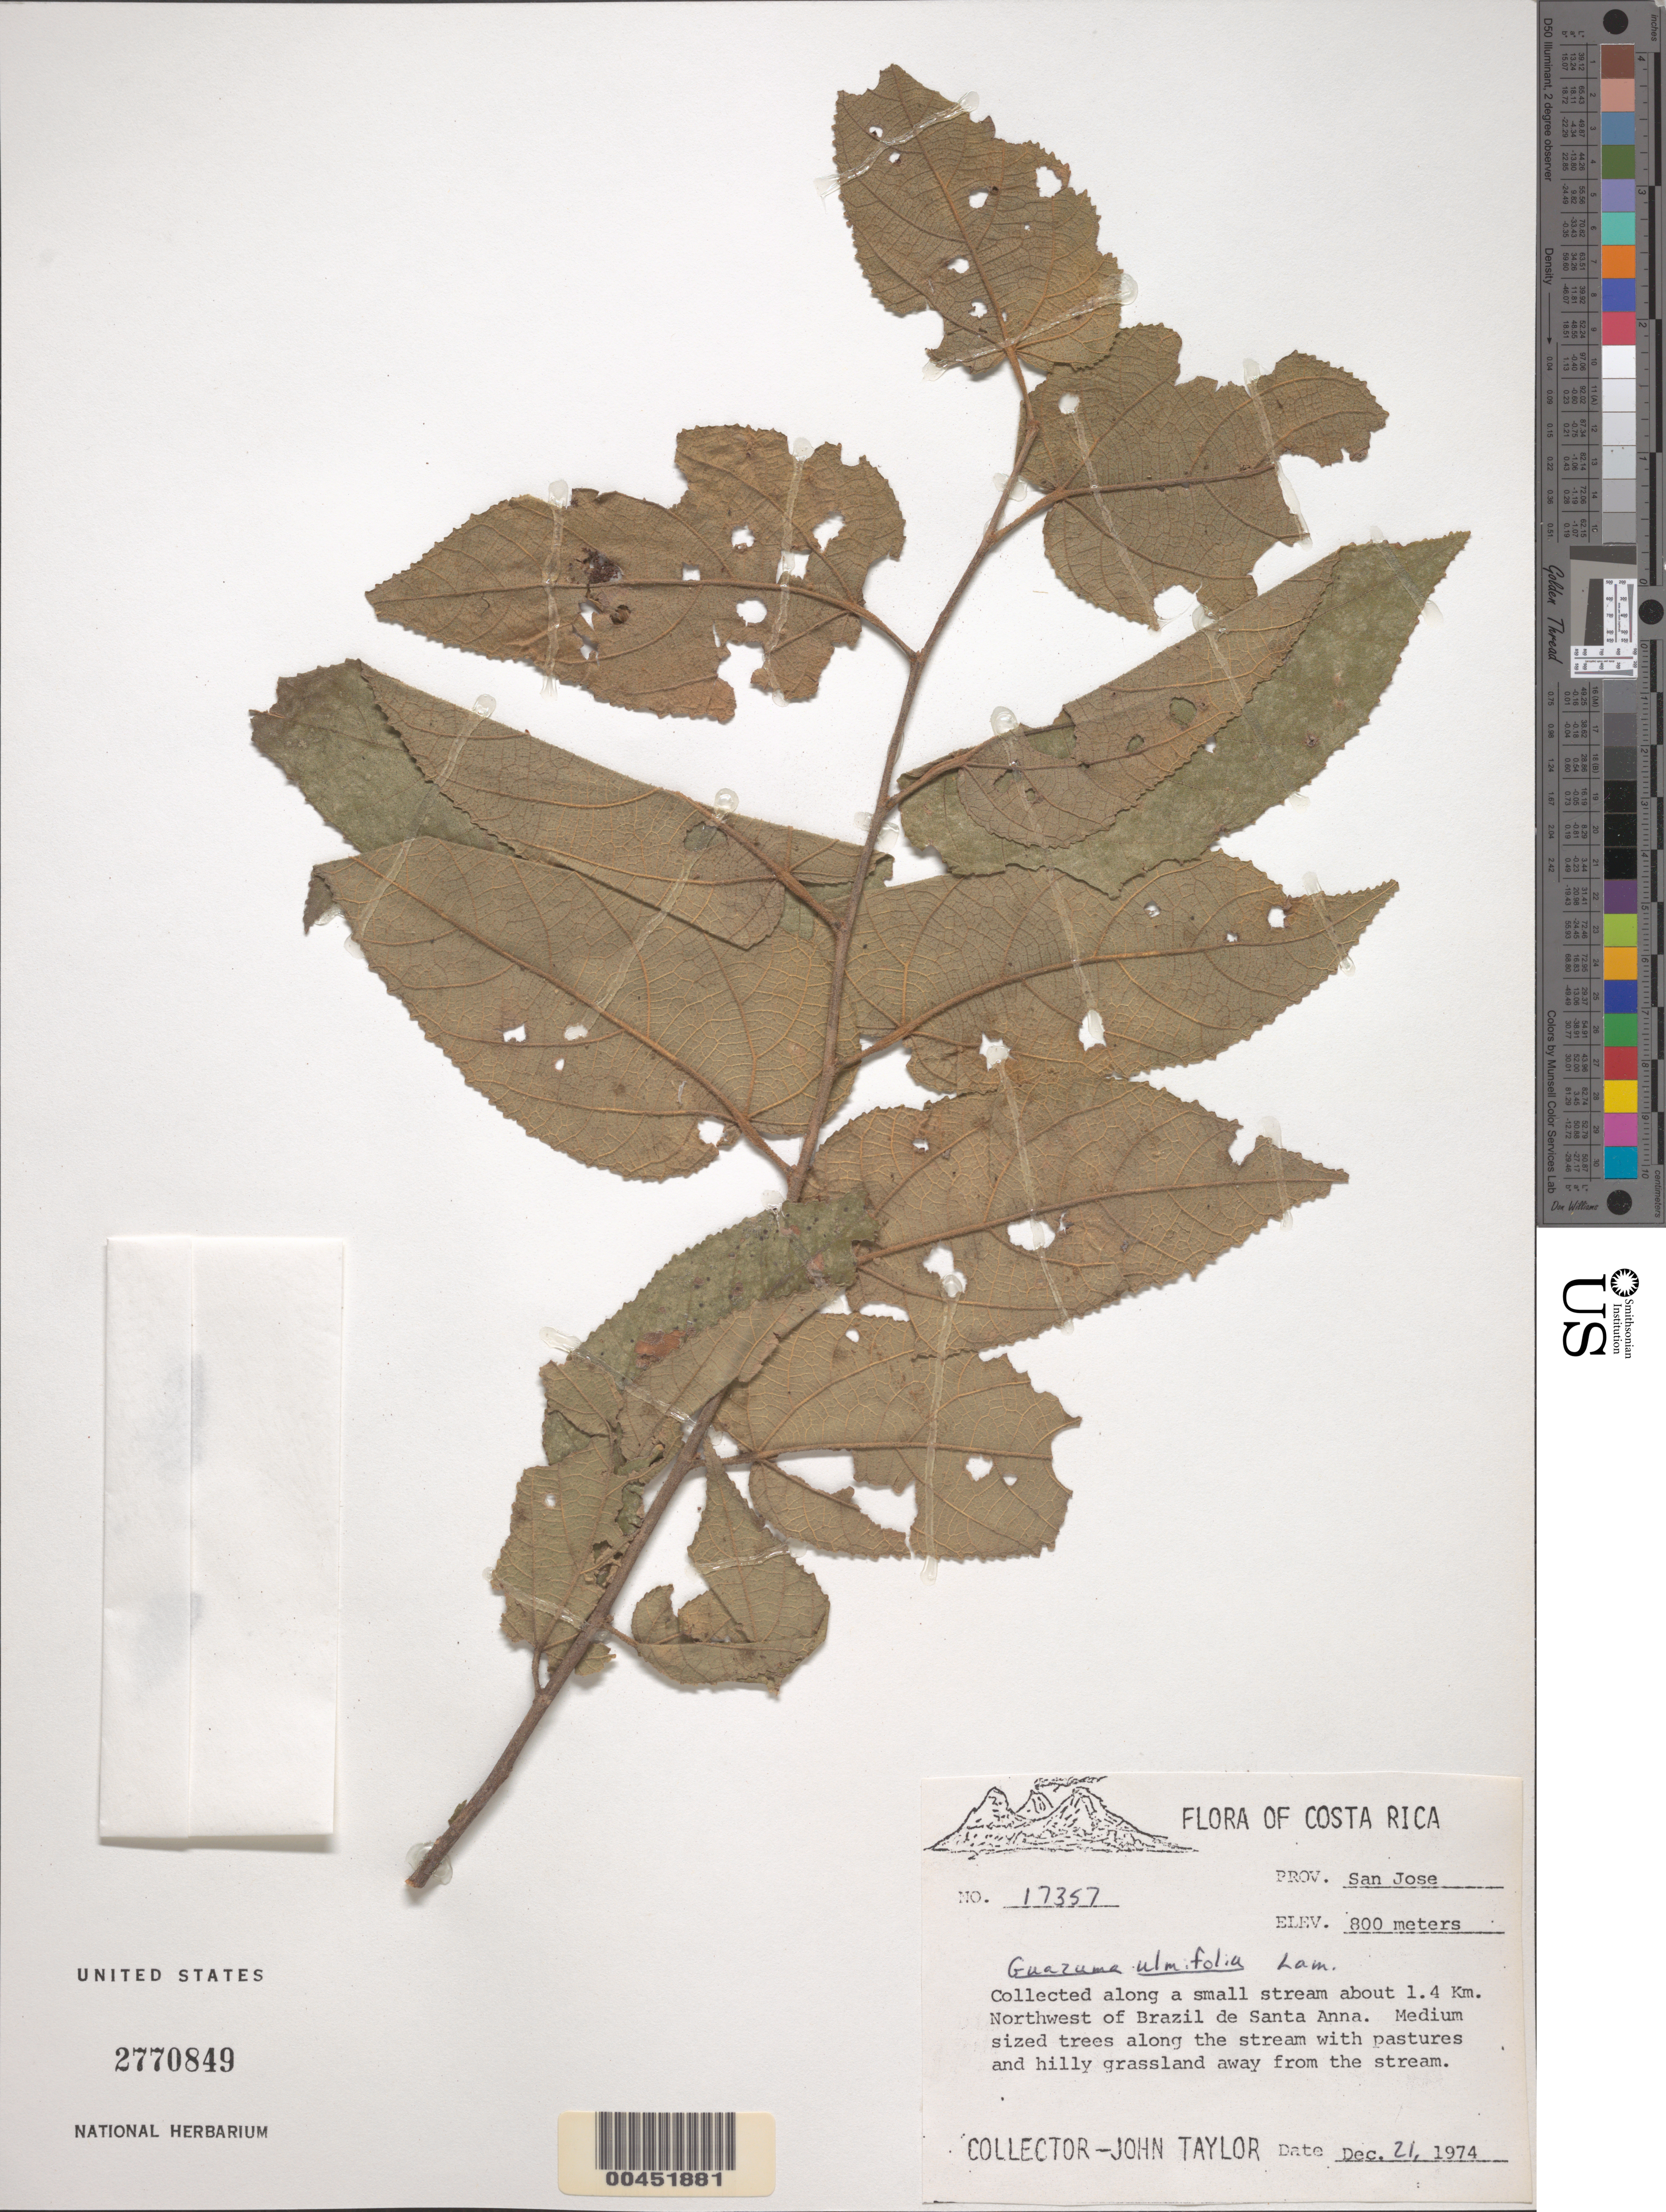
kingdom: Plantae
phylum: Tracheophyta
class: Magnoliopsida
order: Malvales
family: Malvaceae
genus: Guazuma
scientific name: Guazuma ulmifolia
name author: Lam.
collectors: J. Taylor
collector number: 17357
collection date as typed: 21 Dec 1974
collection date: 1974-12-21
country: Costa Rica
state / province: San José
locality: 1.4 km NW of Brazil de Santa Anna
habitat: along stream with pastures and hilly grassland away from the stream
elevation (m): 800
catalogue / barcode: US 2770849